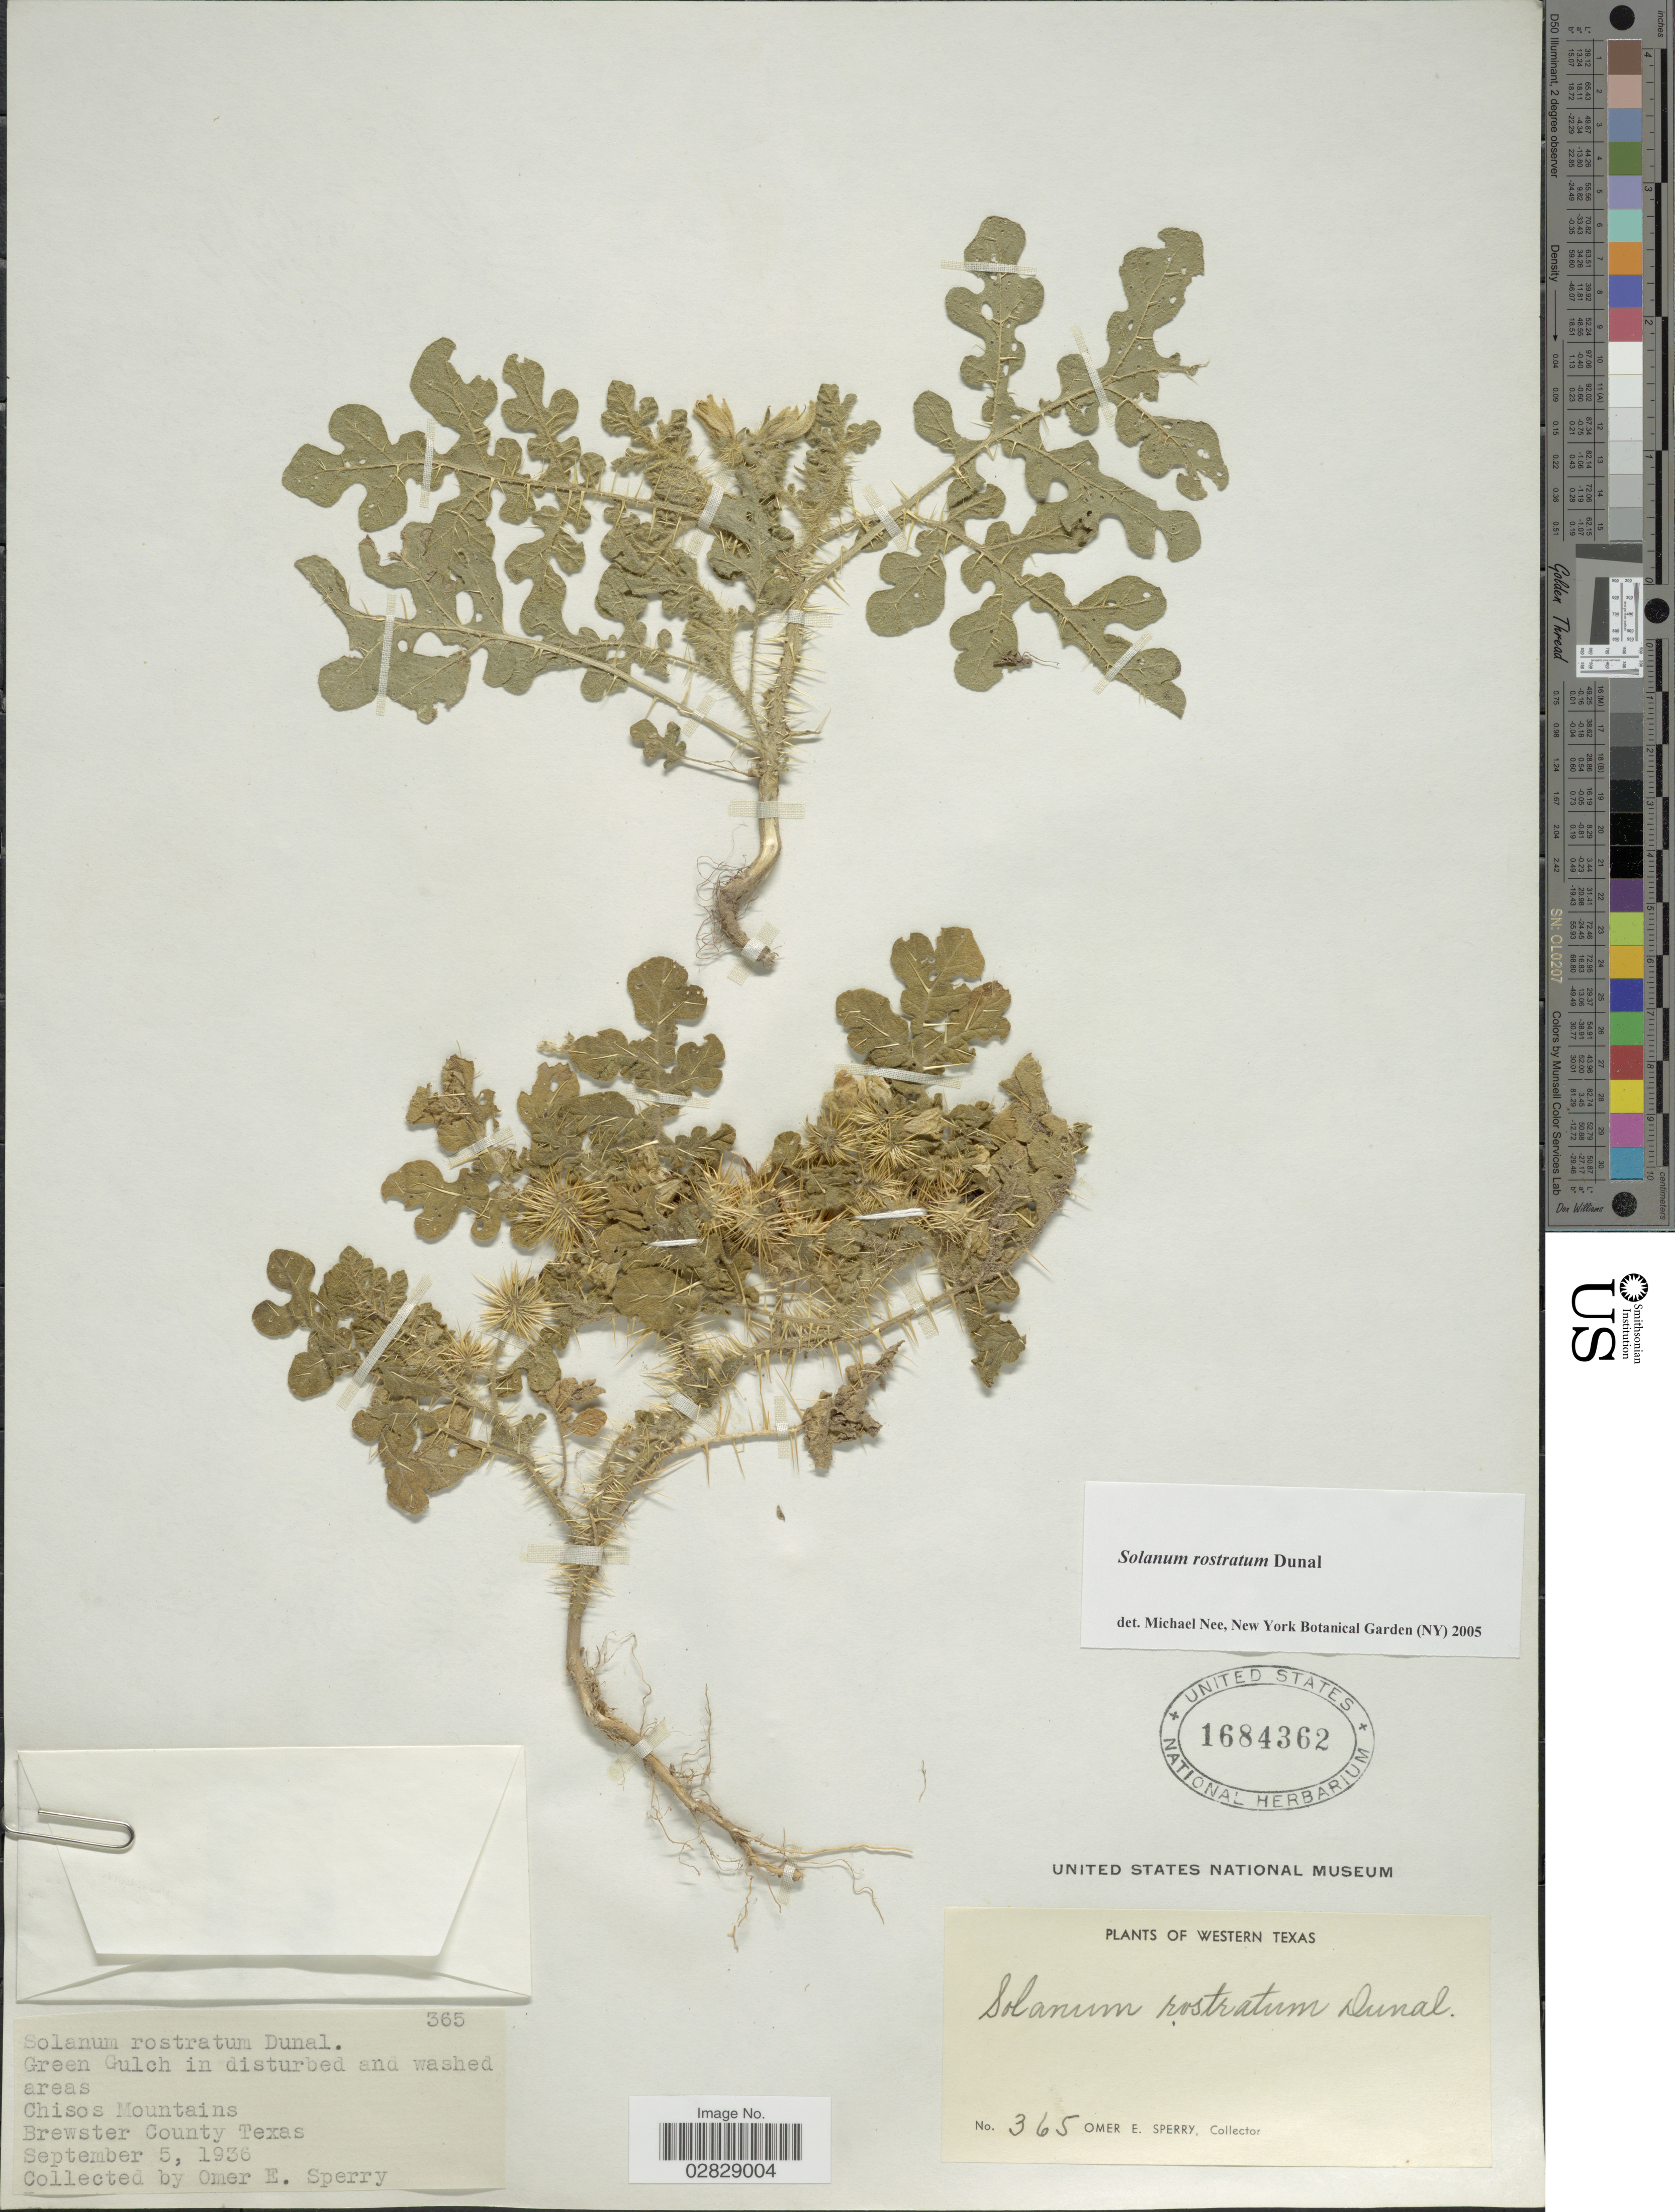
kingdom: Plantae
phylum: Tracheophyta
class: Magnoliopsida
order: Solanales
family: Solanaceae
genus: Solanum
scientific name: Solanum rostratum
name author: Dunal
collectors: O. E. Sperry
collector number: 365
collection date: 1936-09-05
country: United States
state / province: Texas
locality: Western Texas. Green Gulch in disturbed and washed areas. Chisos Mountains. Brewster County.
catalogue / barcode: US 1684362